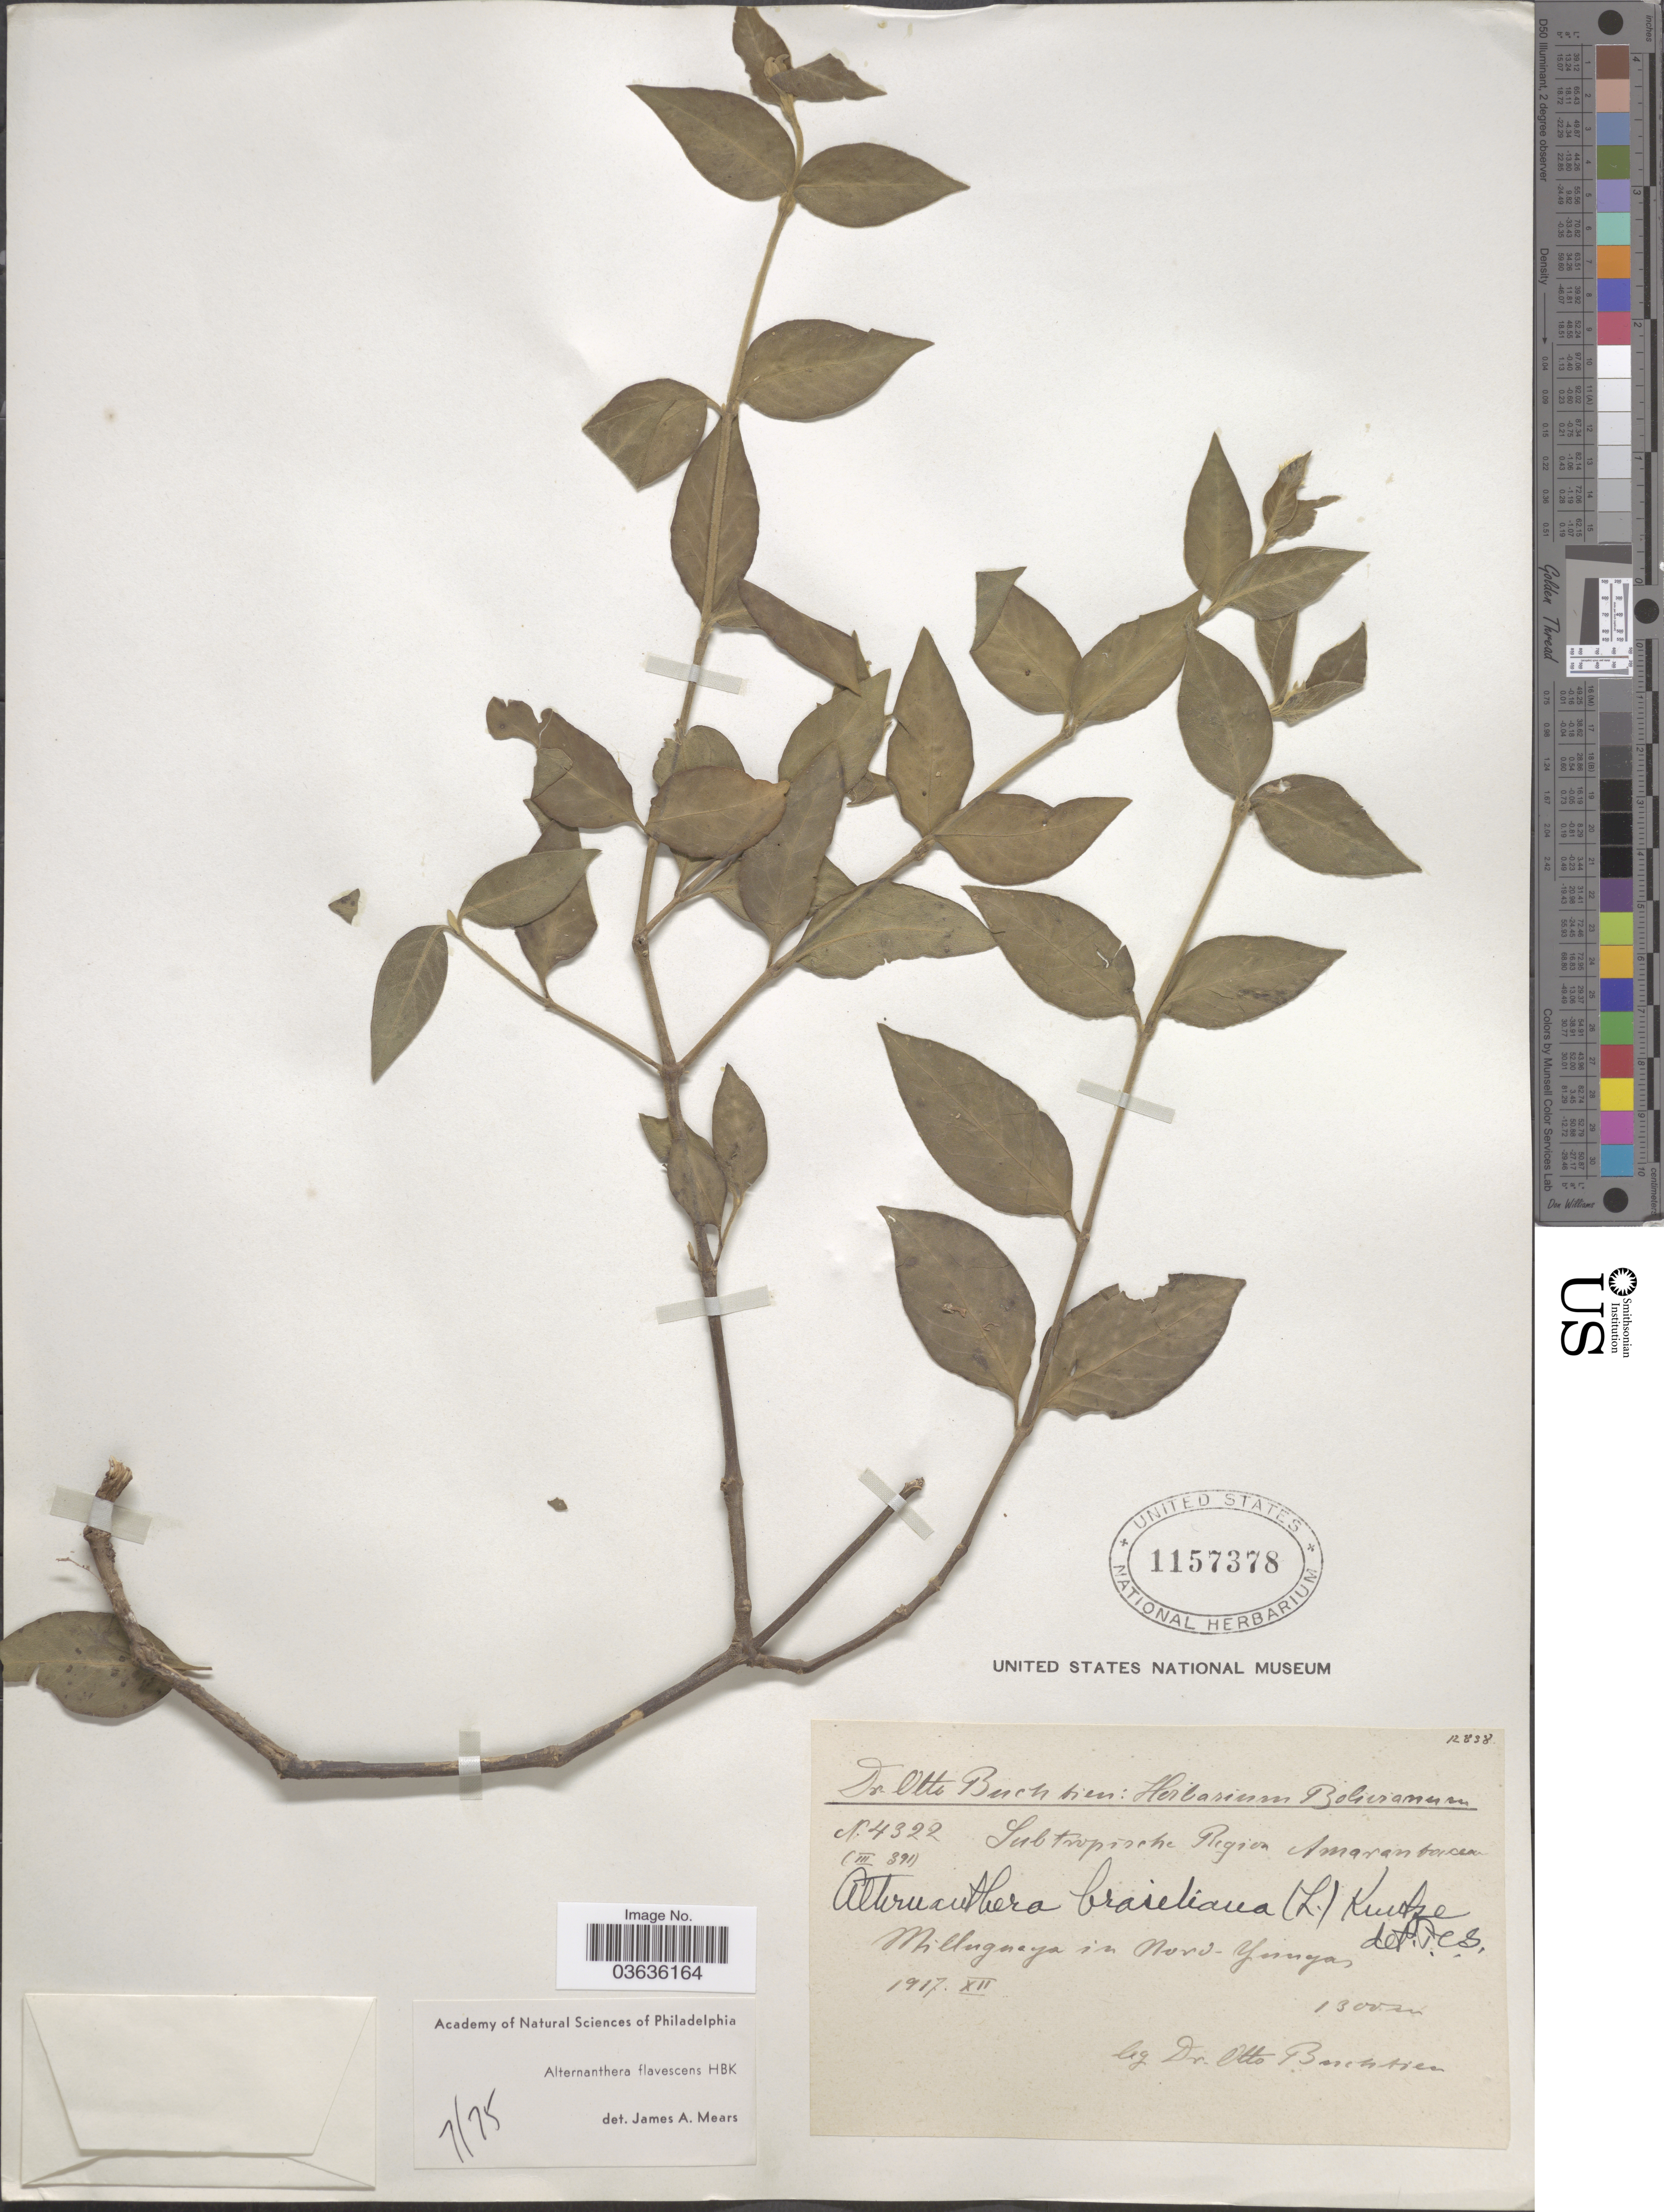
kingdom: Plantae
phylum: Tracheophyta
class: Magnoliopsida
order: Caryophyllales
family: Amaranthaceae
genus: Alternanthera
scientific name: Alternanthera flavescens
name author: Kunth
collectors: O. Buchtien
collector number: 4322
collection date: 1917-12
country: Bolivia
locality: Subtropical Region. Milluguaya in Nord-Yungas.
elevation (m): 1300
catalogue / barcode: US 1157378